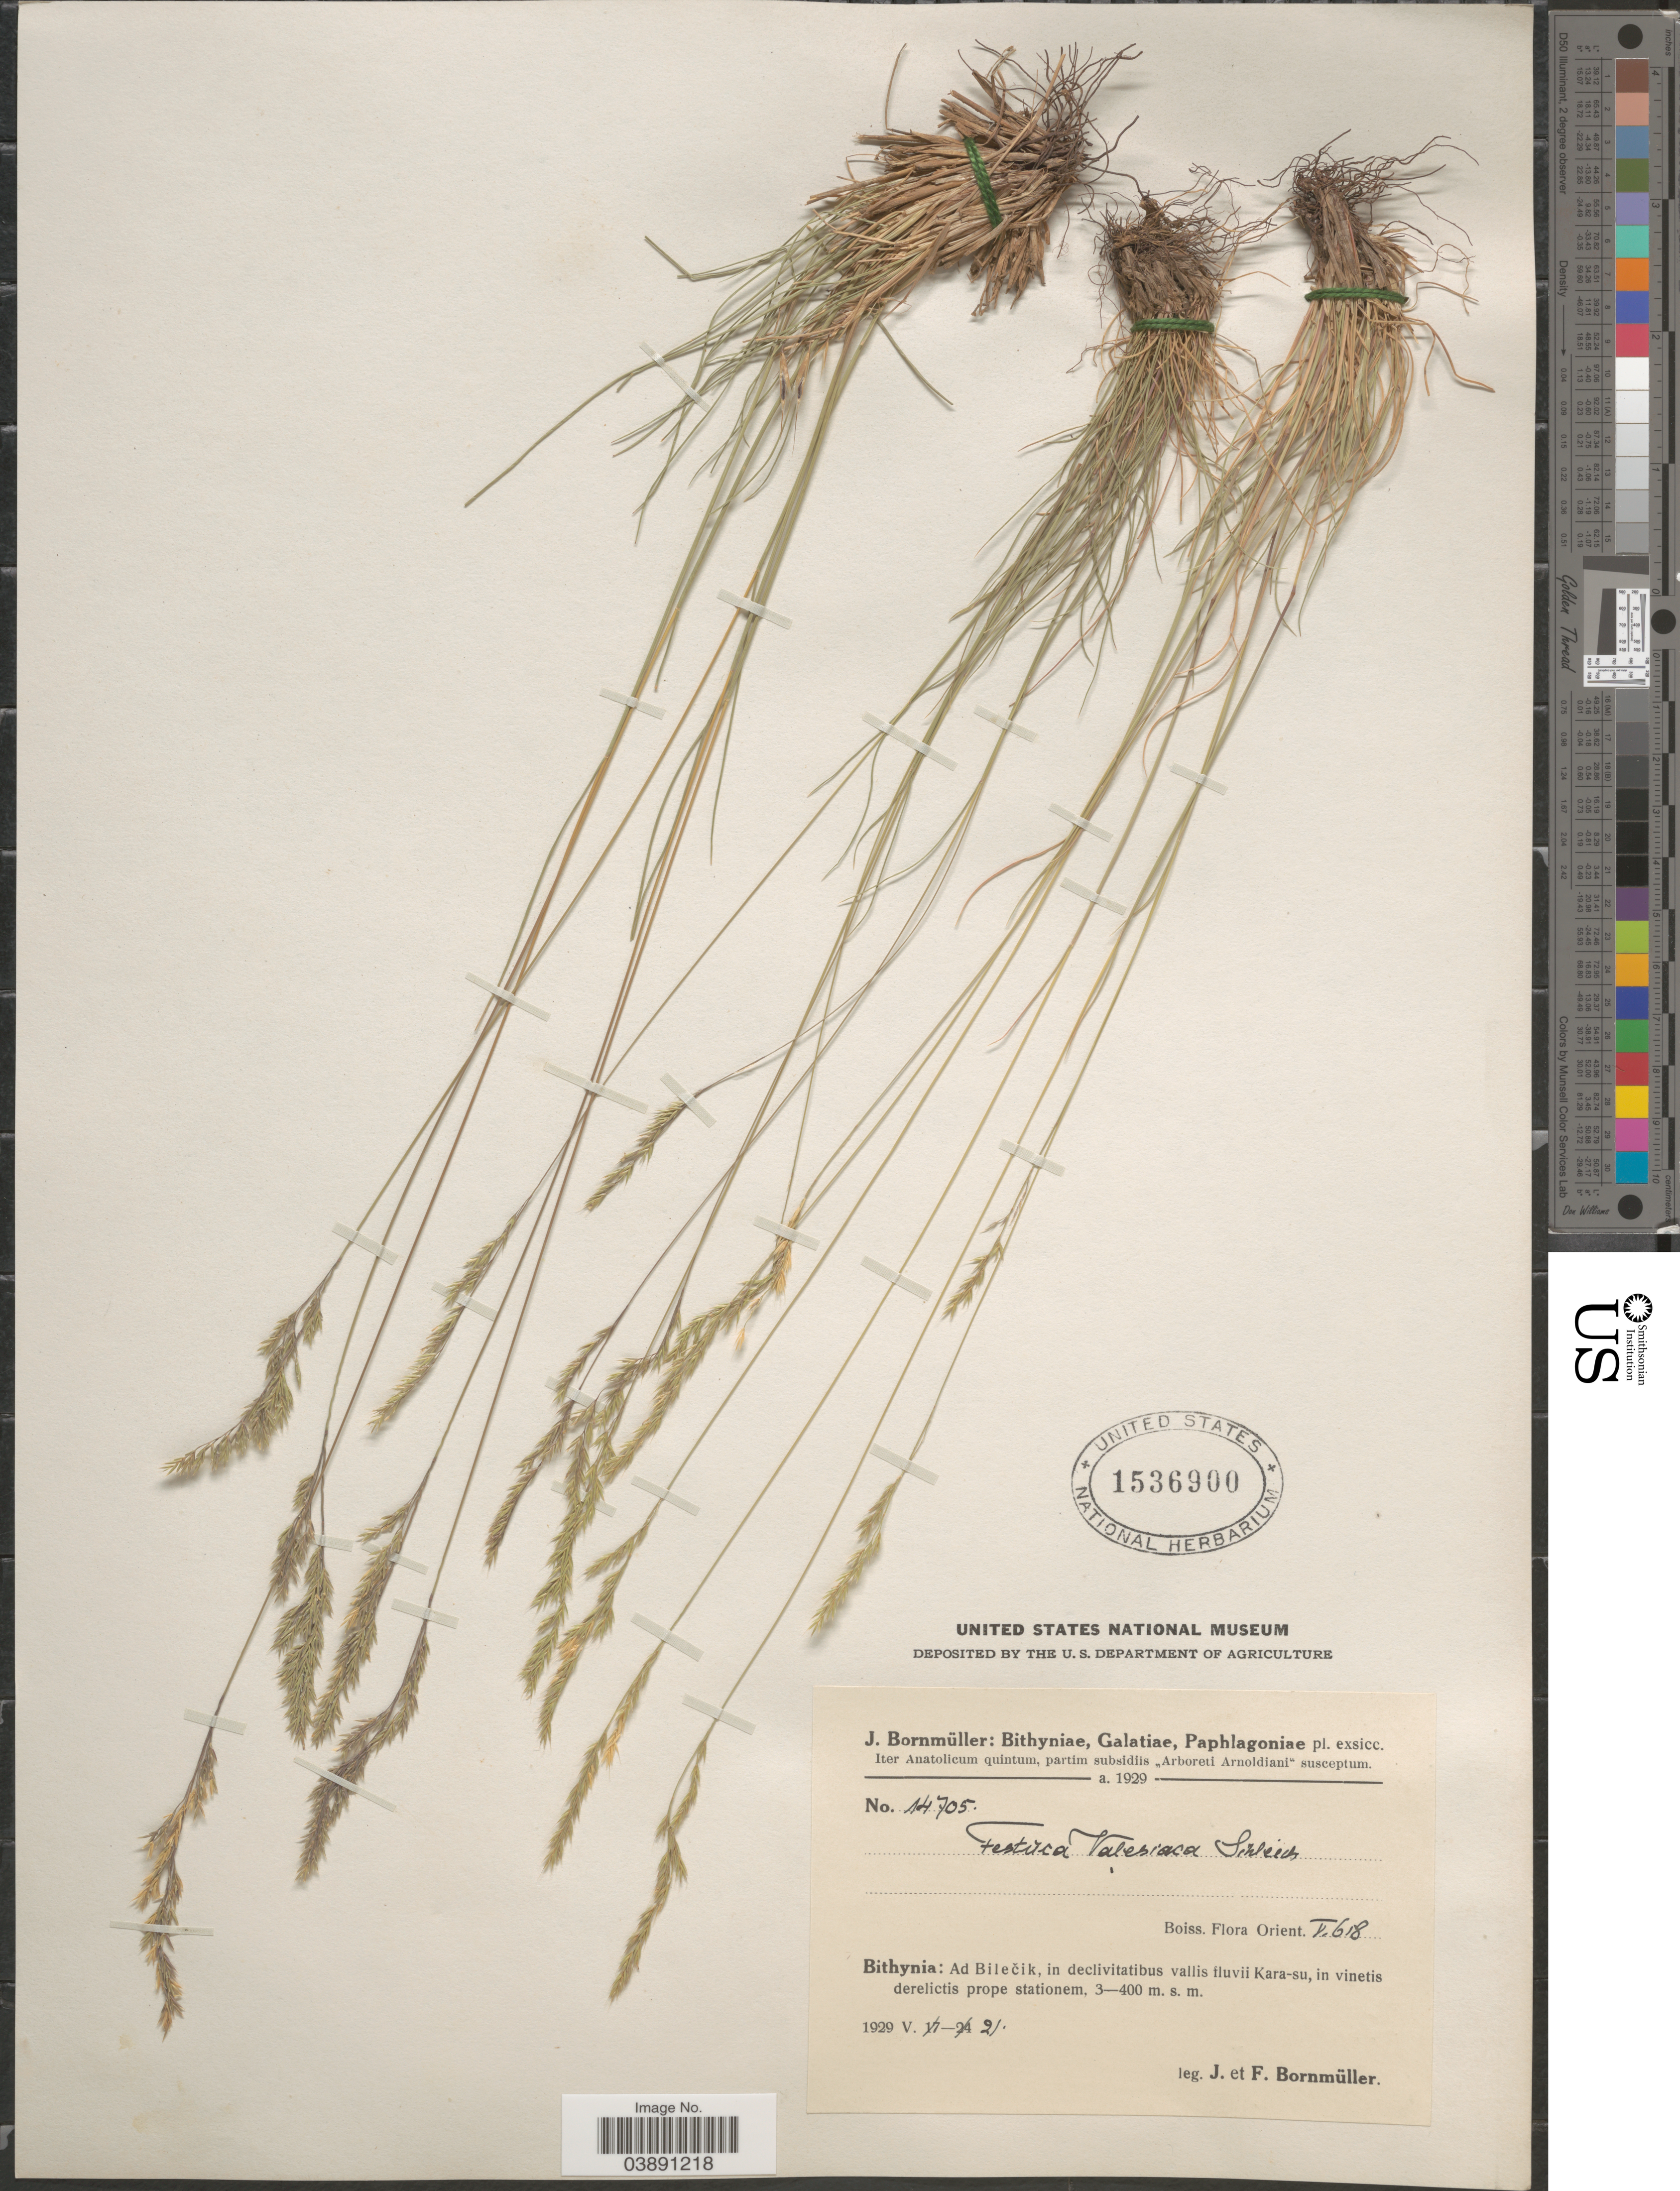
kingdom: Plantae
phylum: Tracheophyta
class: Liliopsida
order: Poales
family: Poaceae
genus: Festuca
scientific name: Festuca valesiaca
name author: Schleich. ex Gaudin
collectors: J. Bornmüller & F. Bornmüller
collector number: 14705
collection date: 1929-05-21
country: Turkey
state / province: Bilecik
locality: Bithynia: Ad Bilecik, in declivitatibus vallis fluvii Kara-su, in vinetis derelictis prope stationem.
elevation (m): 300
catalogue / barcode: US 1536900